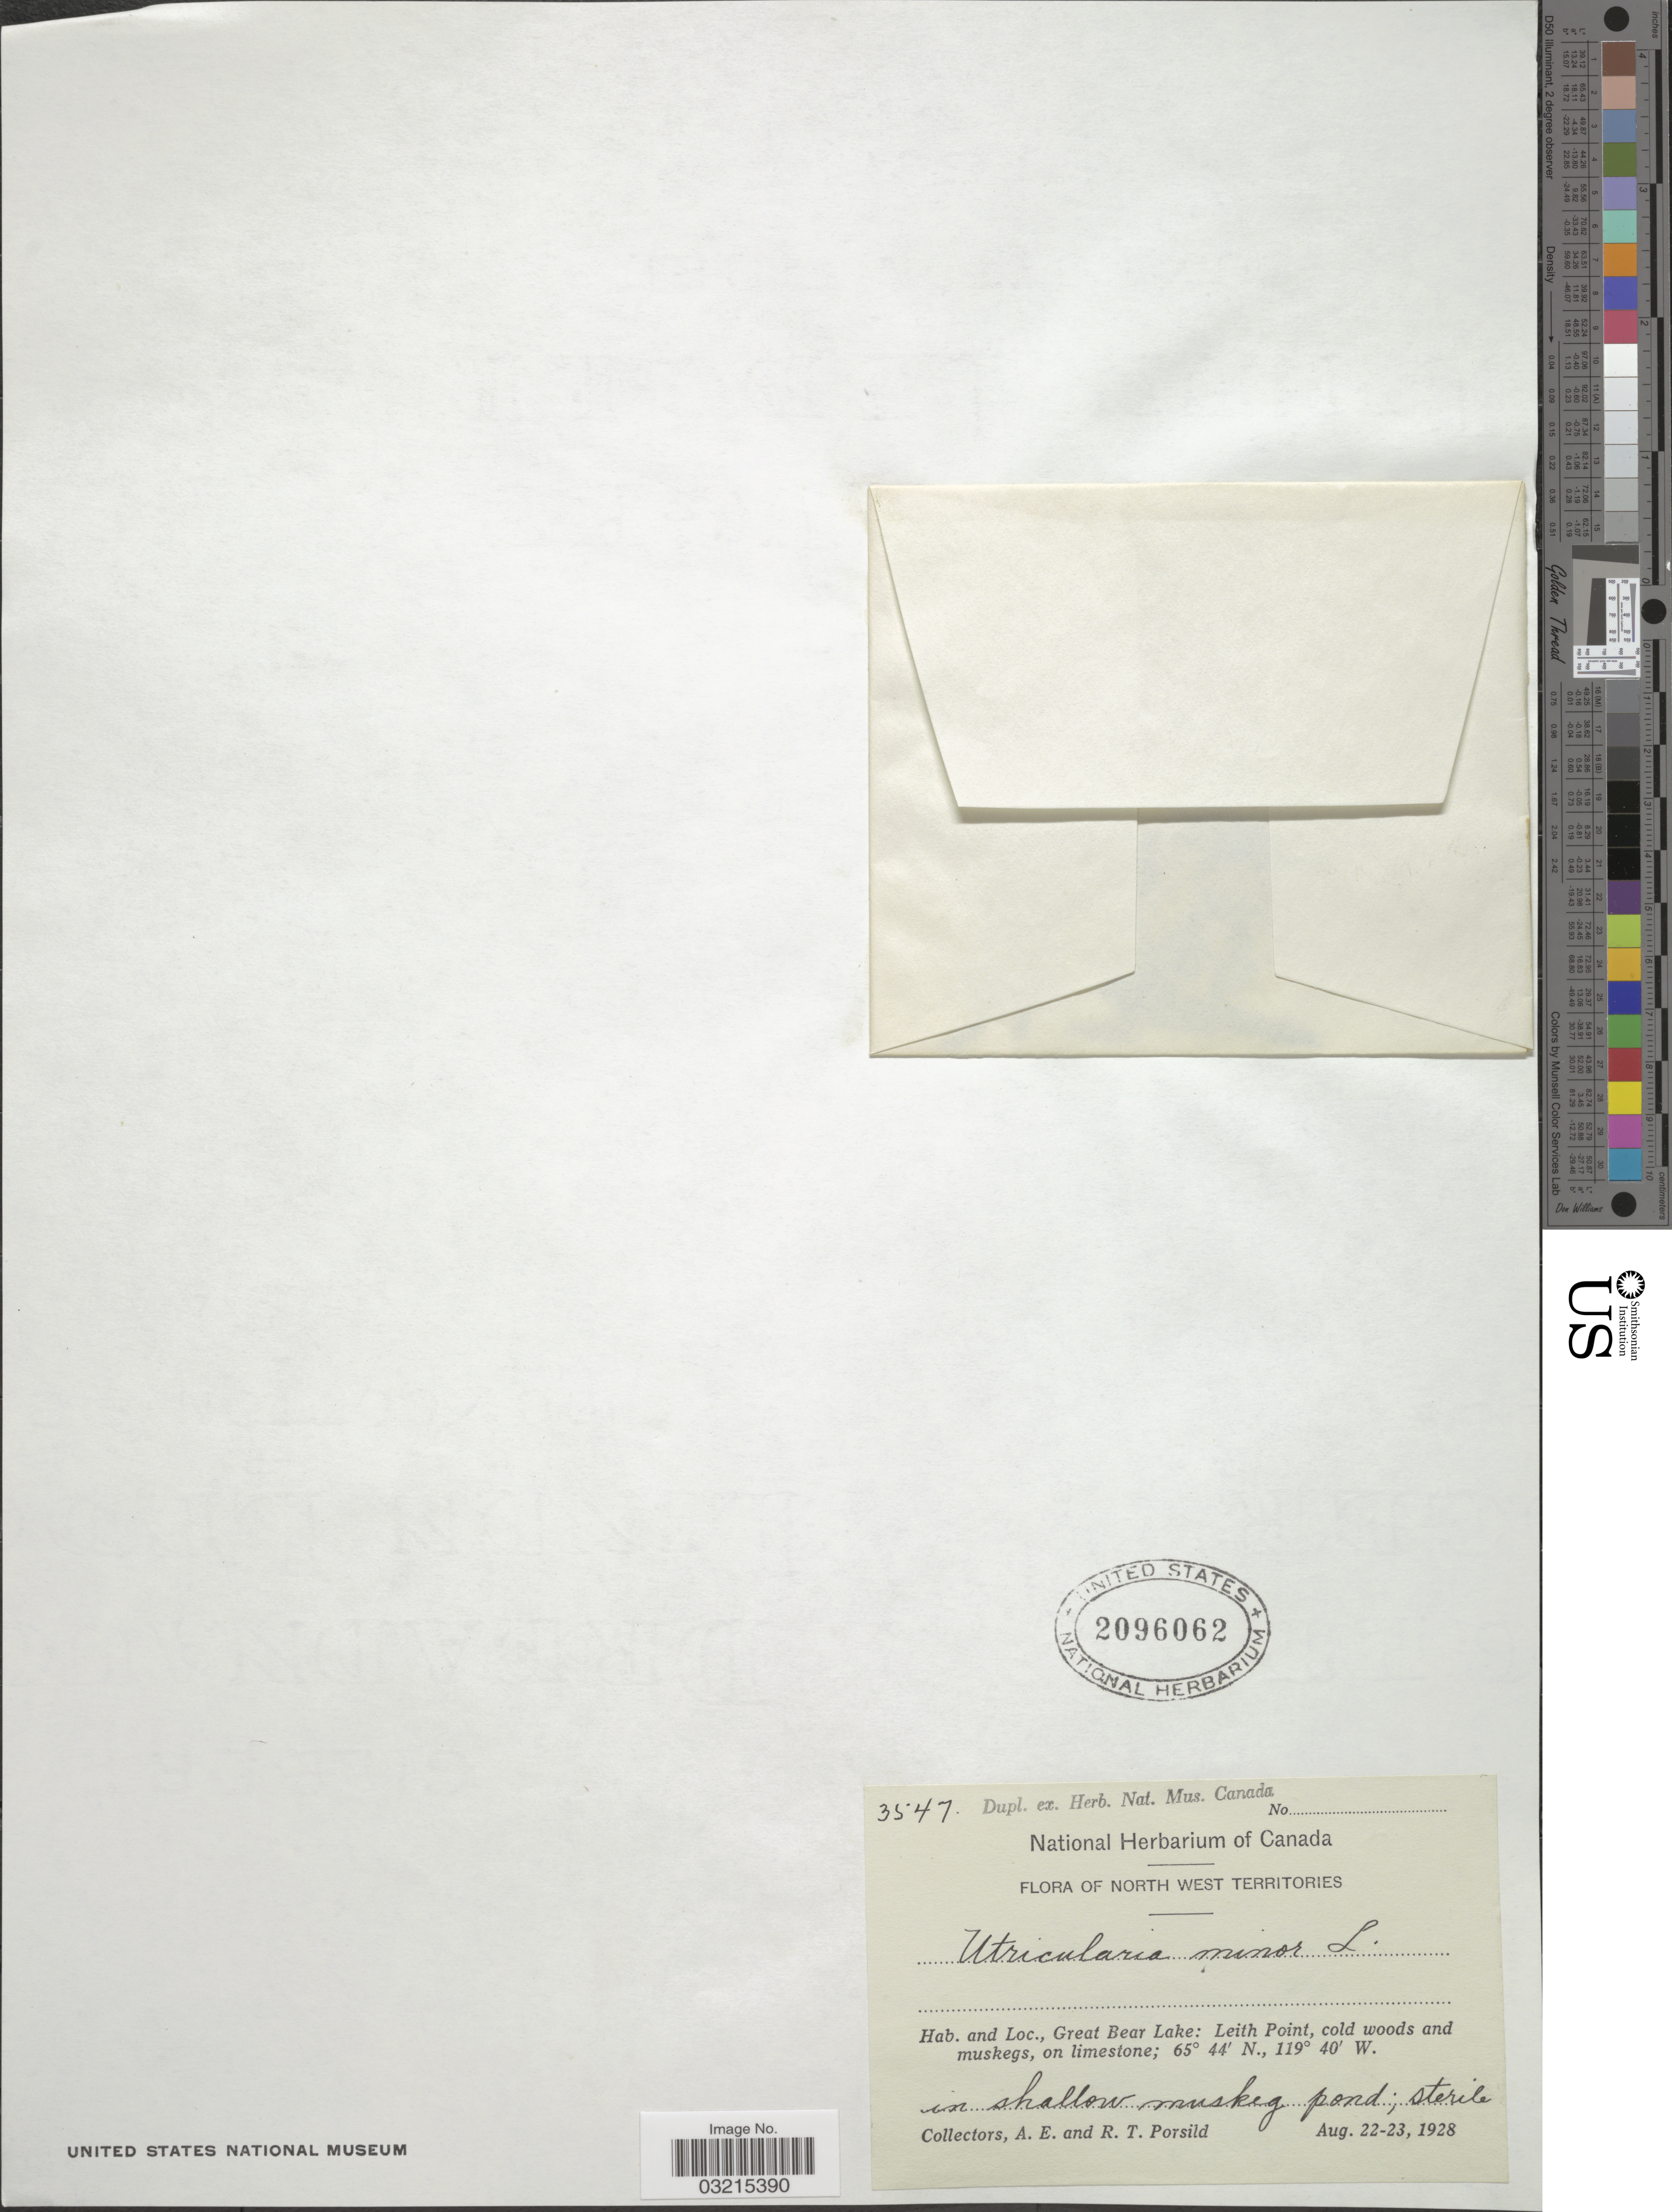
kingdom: Plantae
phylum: Tracheophyta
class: Magnoliopsida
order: Lamiales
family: Lentibulariaceae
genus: Utricularia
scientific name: Utricularia minor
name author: L.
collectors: A. E. Porsild & R. T. Porsild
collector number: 3547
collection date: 1928-08-22/1928-08-23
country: Canada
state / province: Northwest Territories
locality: North West Territories. Great Bear Lake: Leith Point.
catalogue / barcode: US 2096062